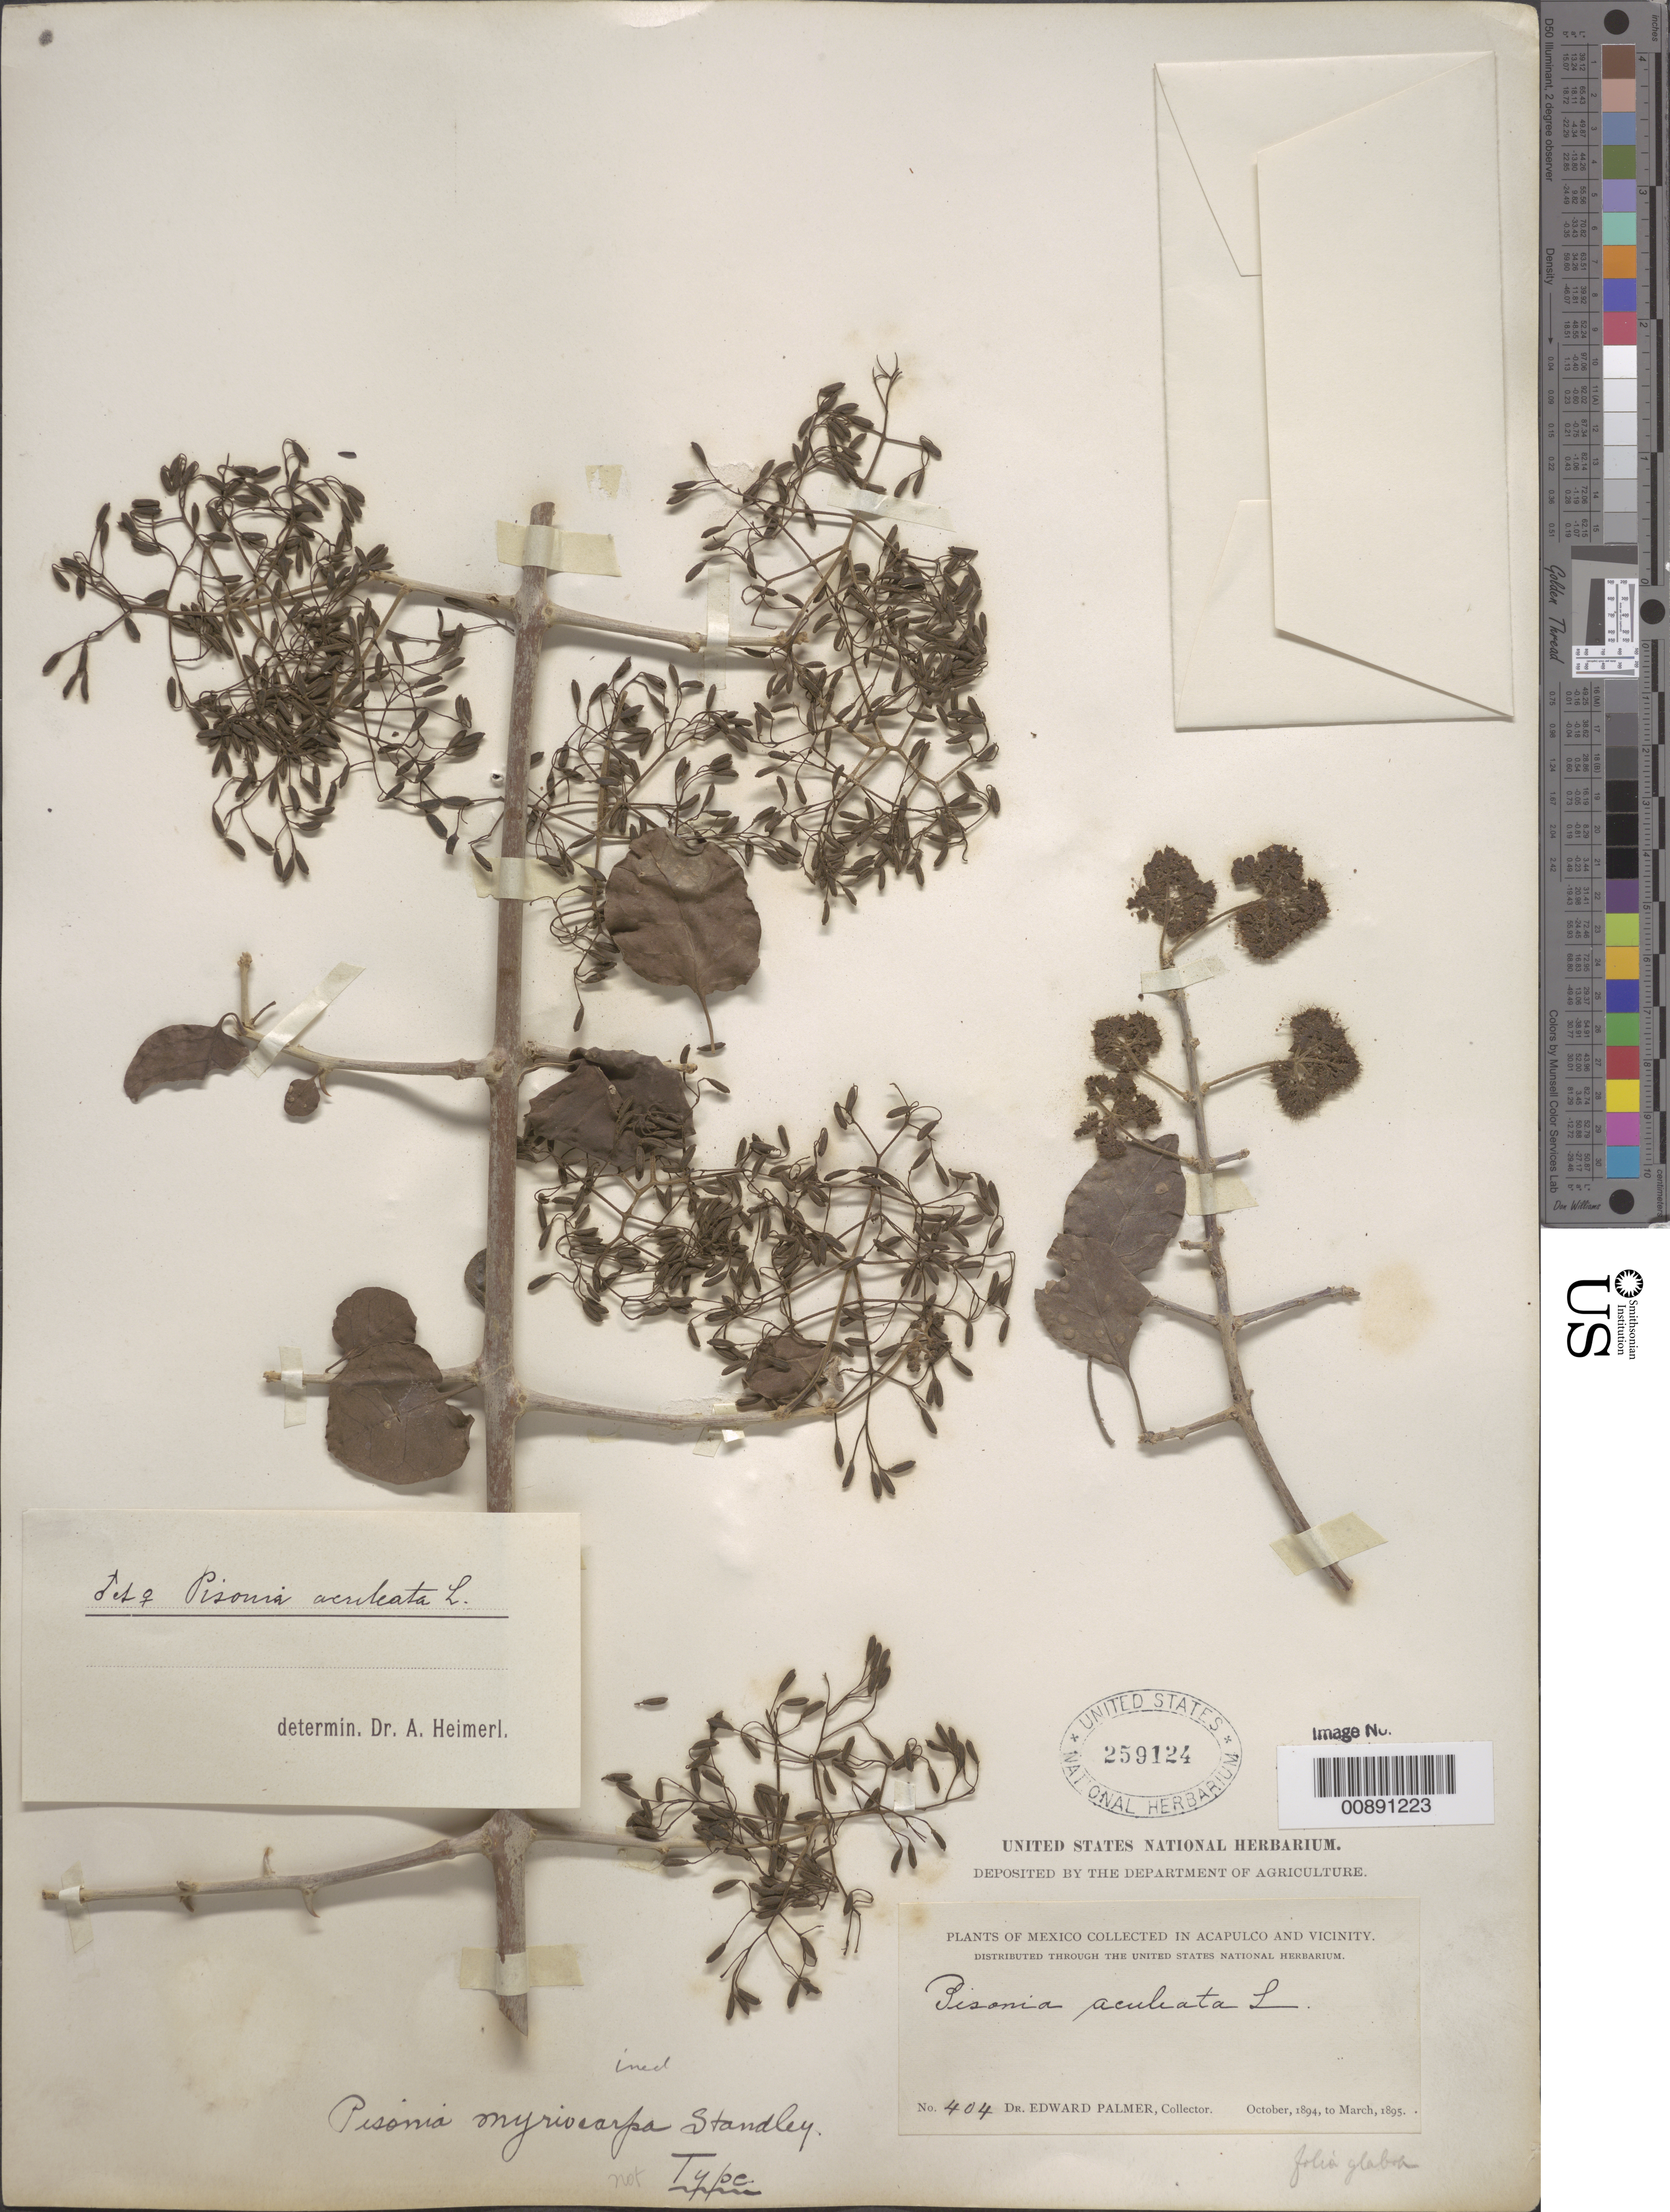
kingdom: Plantae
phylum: Tracheophyta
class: Magnoliopsida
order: Caryophyllales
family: Nyctaginaceae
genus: Pisonia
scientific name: Pisonia aculeata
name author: L.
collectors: E. Palmer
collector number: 404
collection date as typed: Oct 1894 to -- Mar 1895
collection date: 1894-10/1895-03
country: Mexico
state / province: Guerrero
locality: Acapulco, Guerrero and vicinity.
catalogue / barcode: US 259124